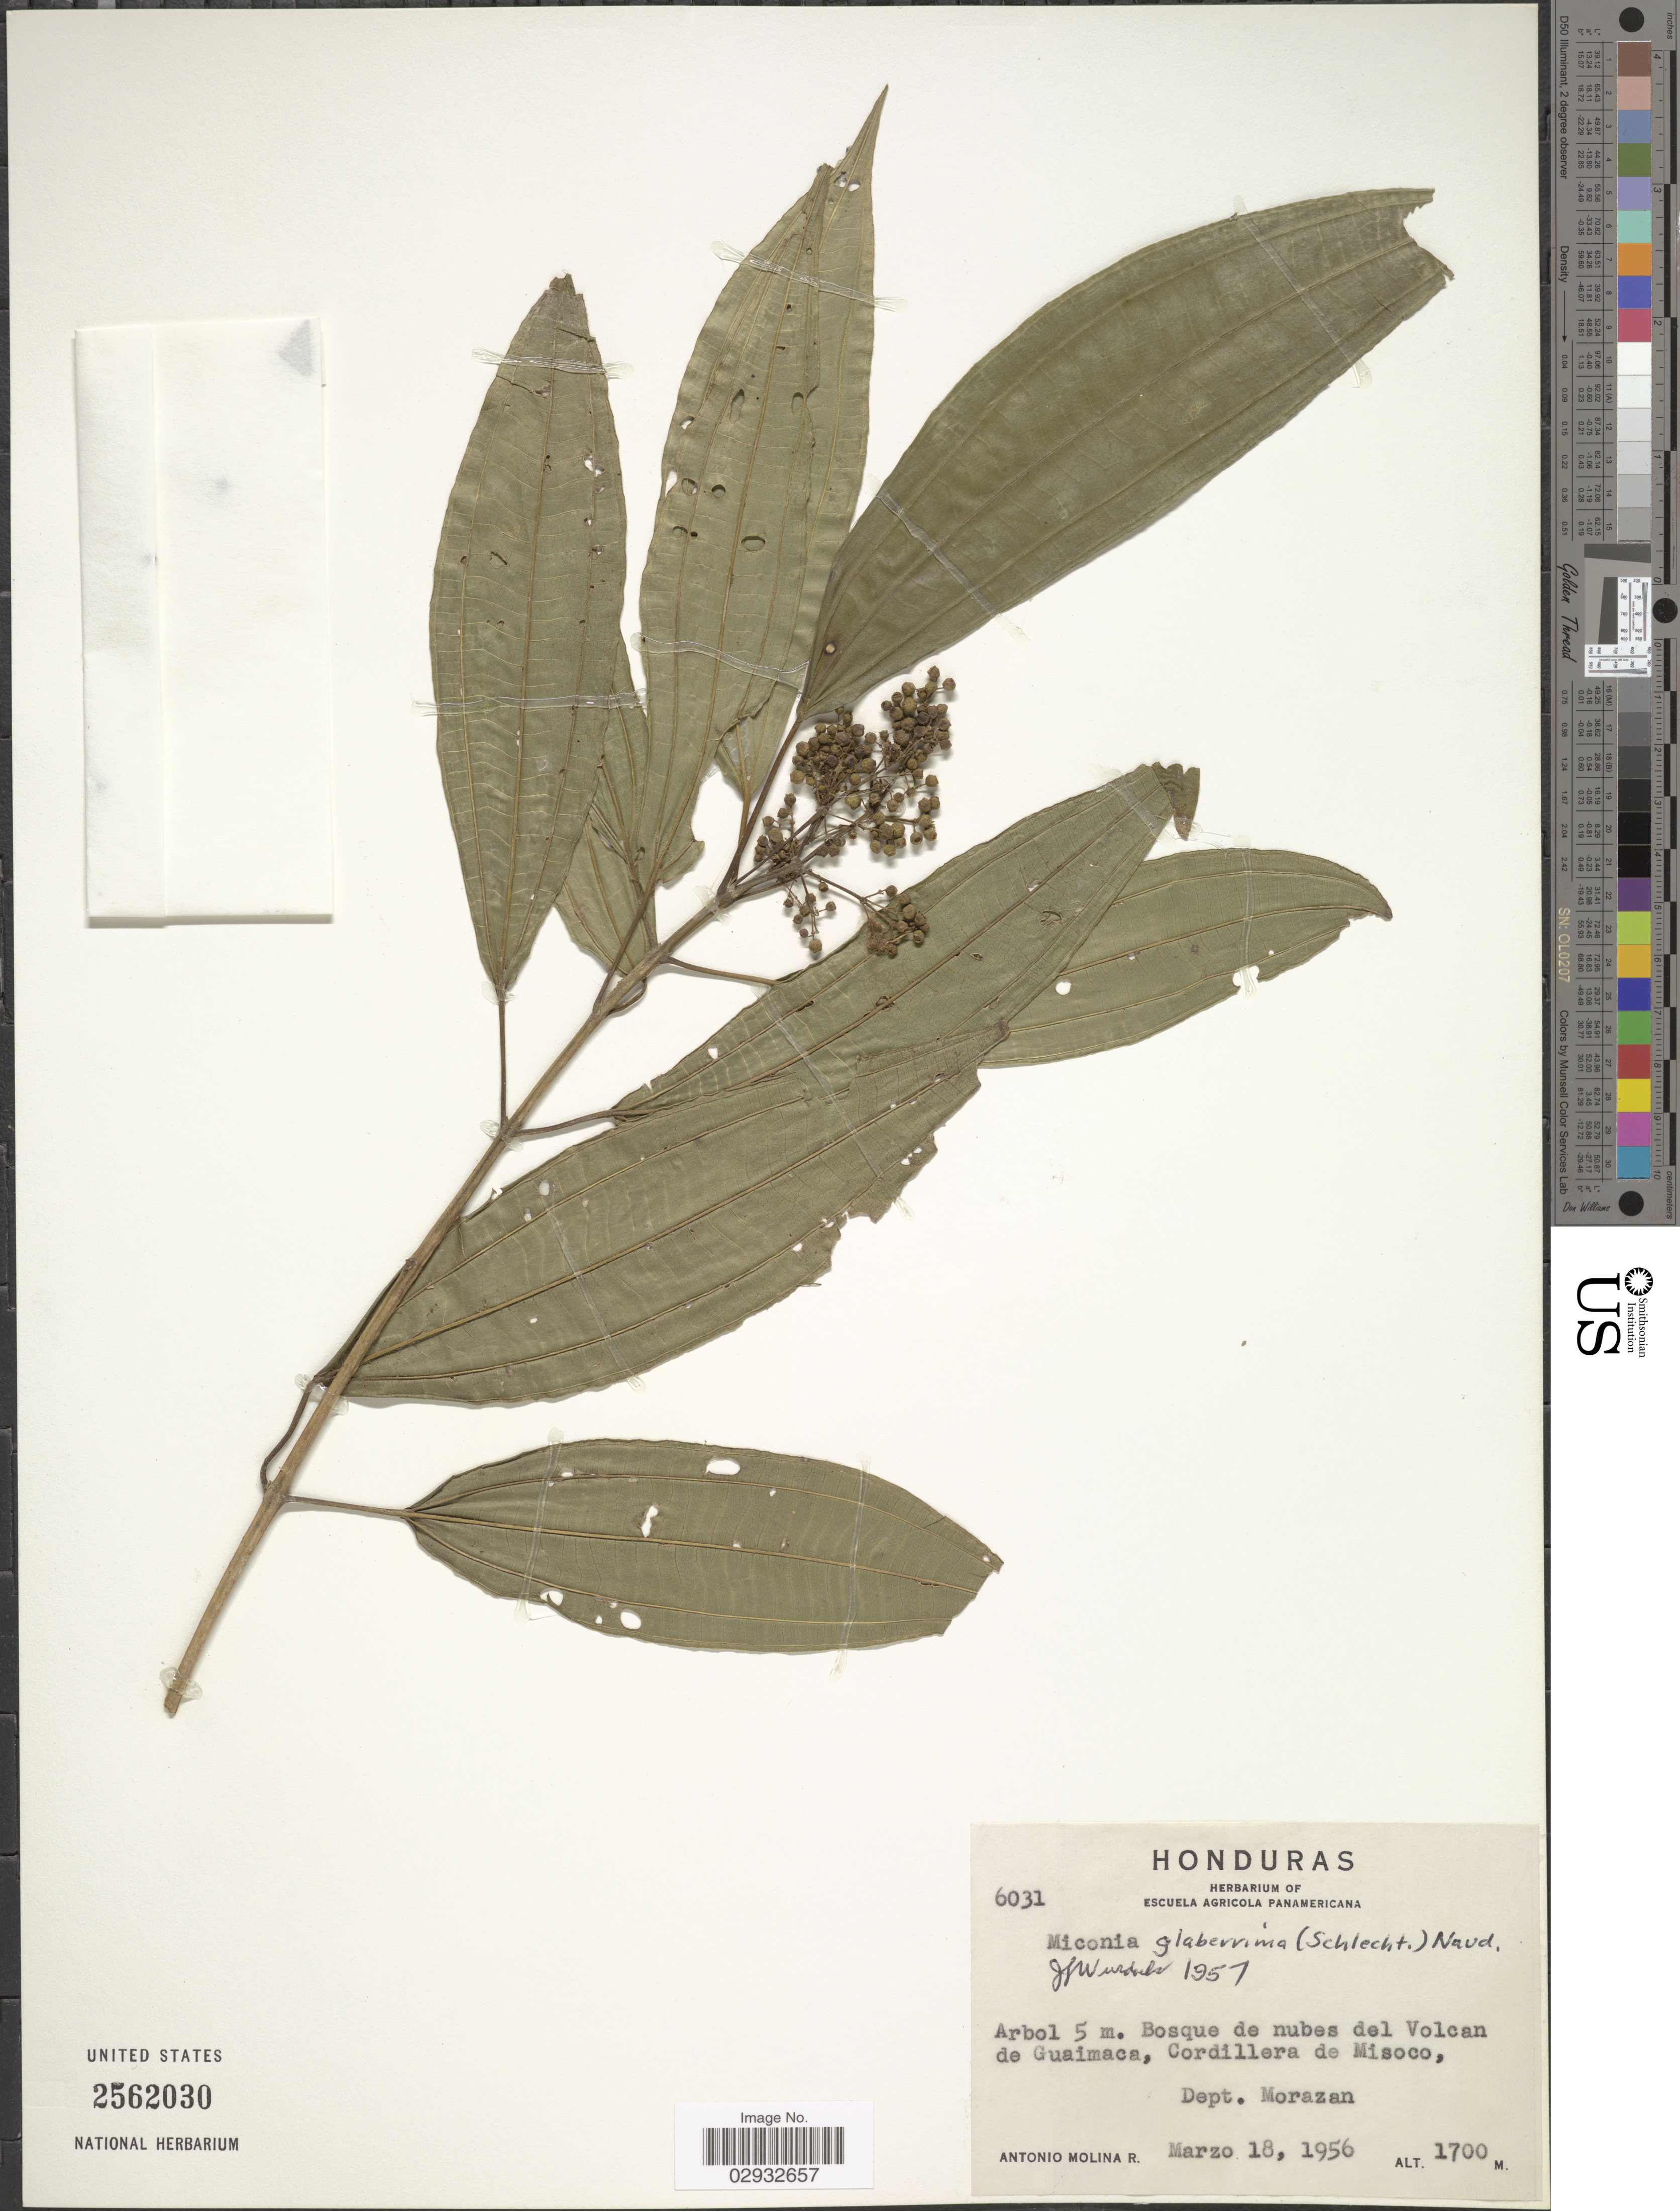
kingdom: Plantae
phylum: Tracheophyta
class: Magnoliopsida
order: Myrtales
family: Melastomataceae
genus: Miconia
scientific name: Miconia glaberrima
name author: (Schltdl.) Naudin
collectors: A. Molina R.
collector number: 6031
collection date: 1956-03-18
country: Honduras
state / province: Fco. Morazán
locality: Bosque de nubes del Volcan de Guaimaca, Cordillera de Misoco, Dept. Morazan.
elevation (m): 1700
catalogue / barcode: US 2562030